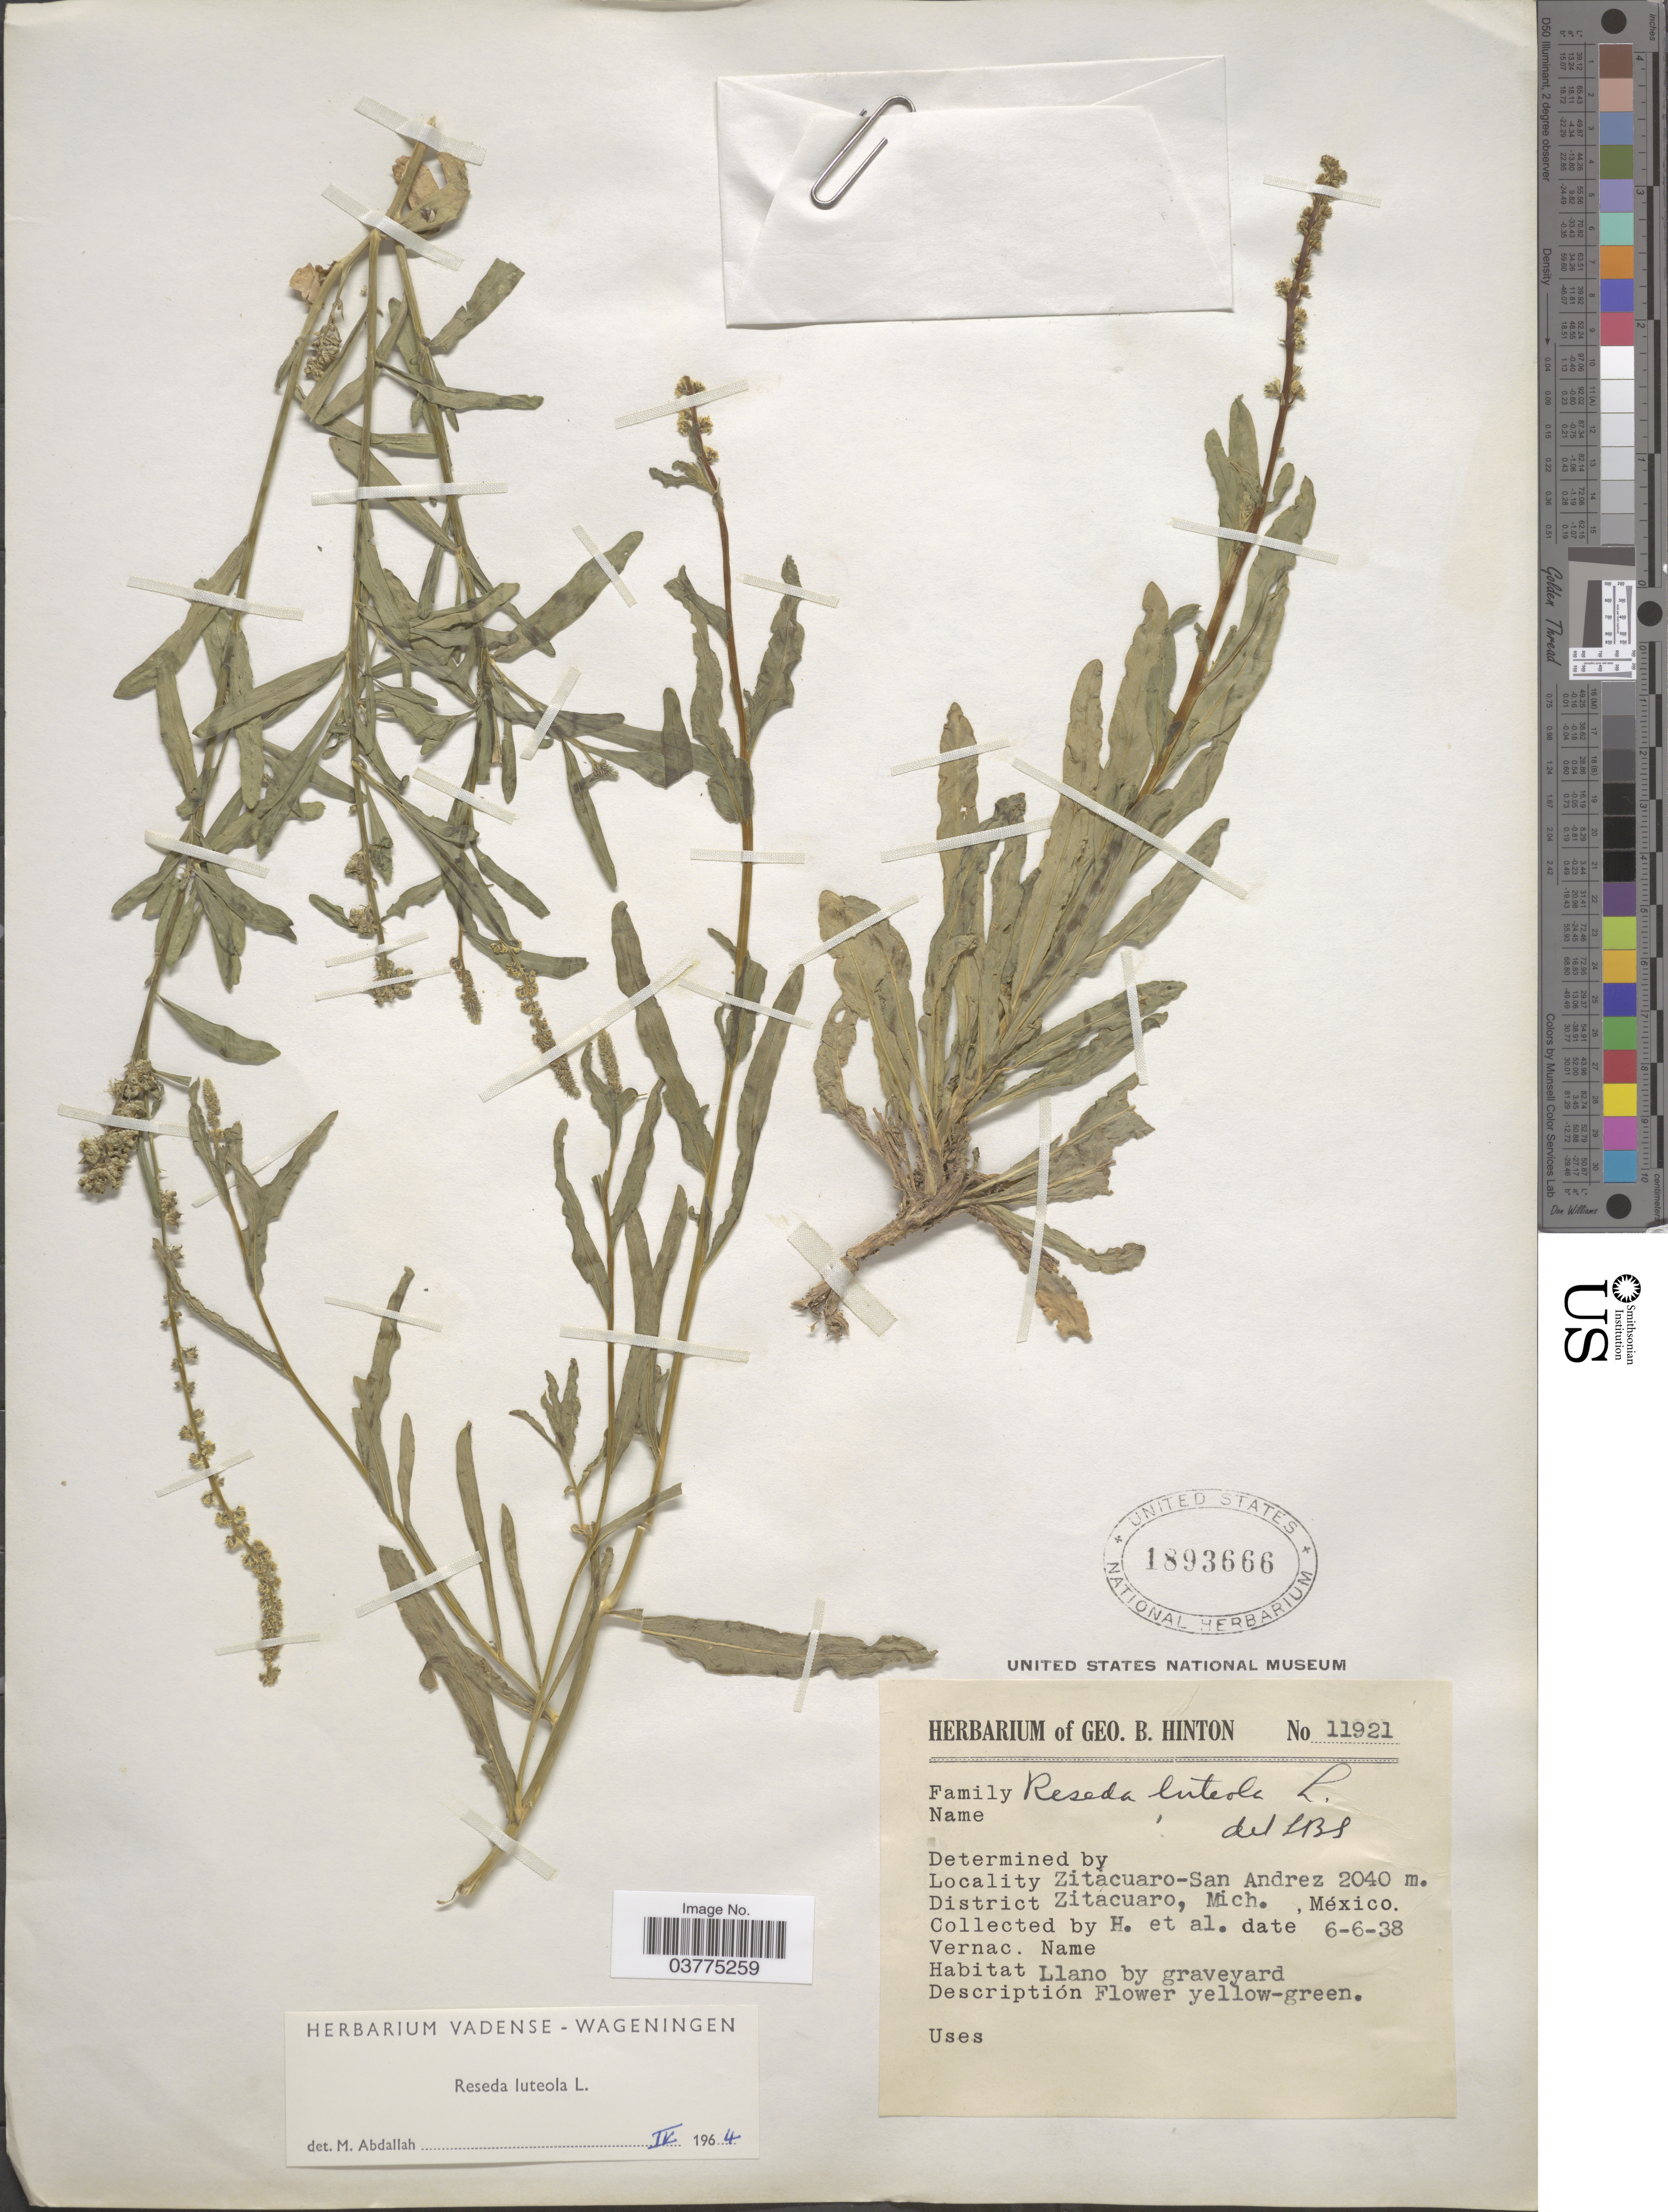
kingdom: Plantae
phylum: Tracheophyta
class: Magnoliopsida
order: Brassicales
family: Resedaceae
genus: Reseda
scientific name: Reseda luteola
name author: L.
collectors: G. B. Hinton & et al.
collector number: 11921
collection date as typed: Transcribed d/m/y: 6/6/38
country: Mexico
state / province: Michoacán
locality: Zitacuaro-San Andrez. District Zitacuaro.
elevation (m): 2040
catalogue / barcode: US 1893666